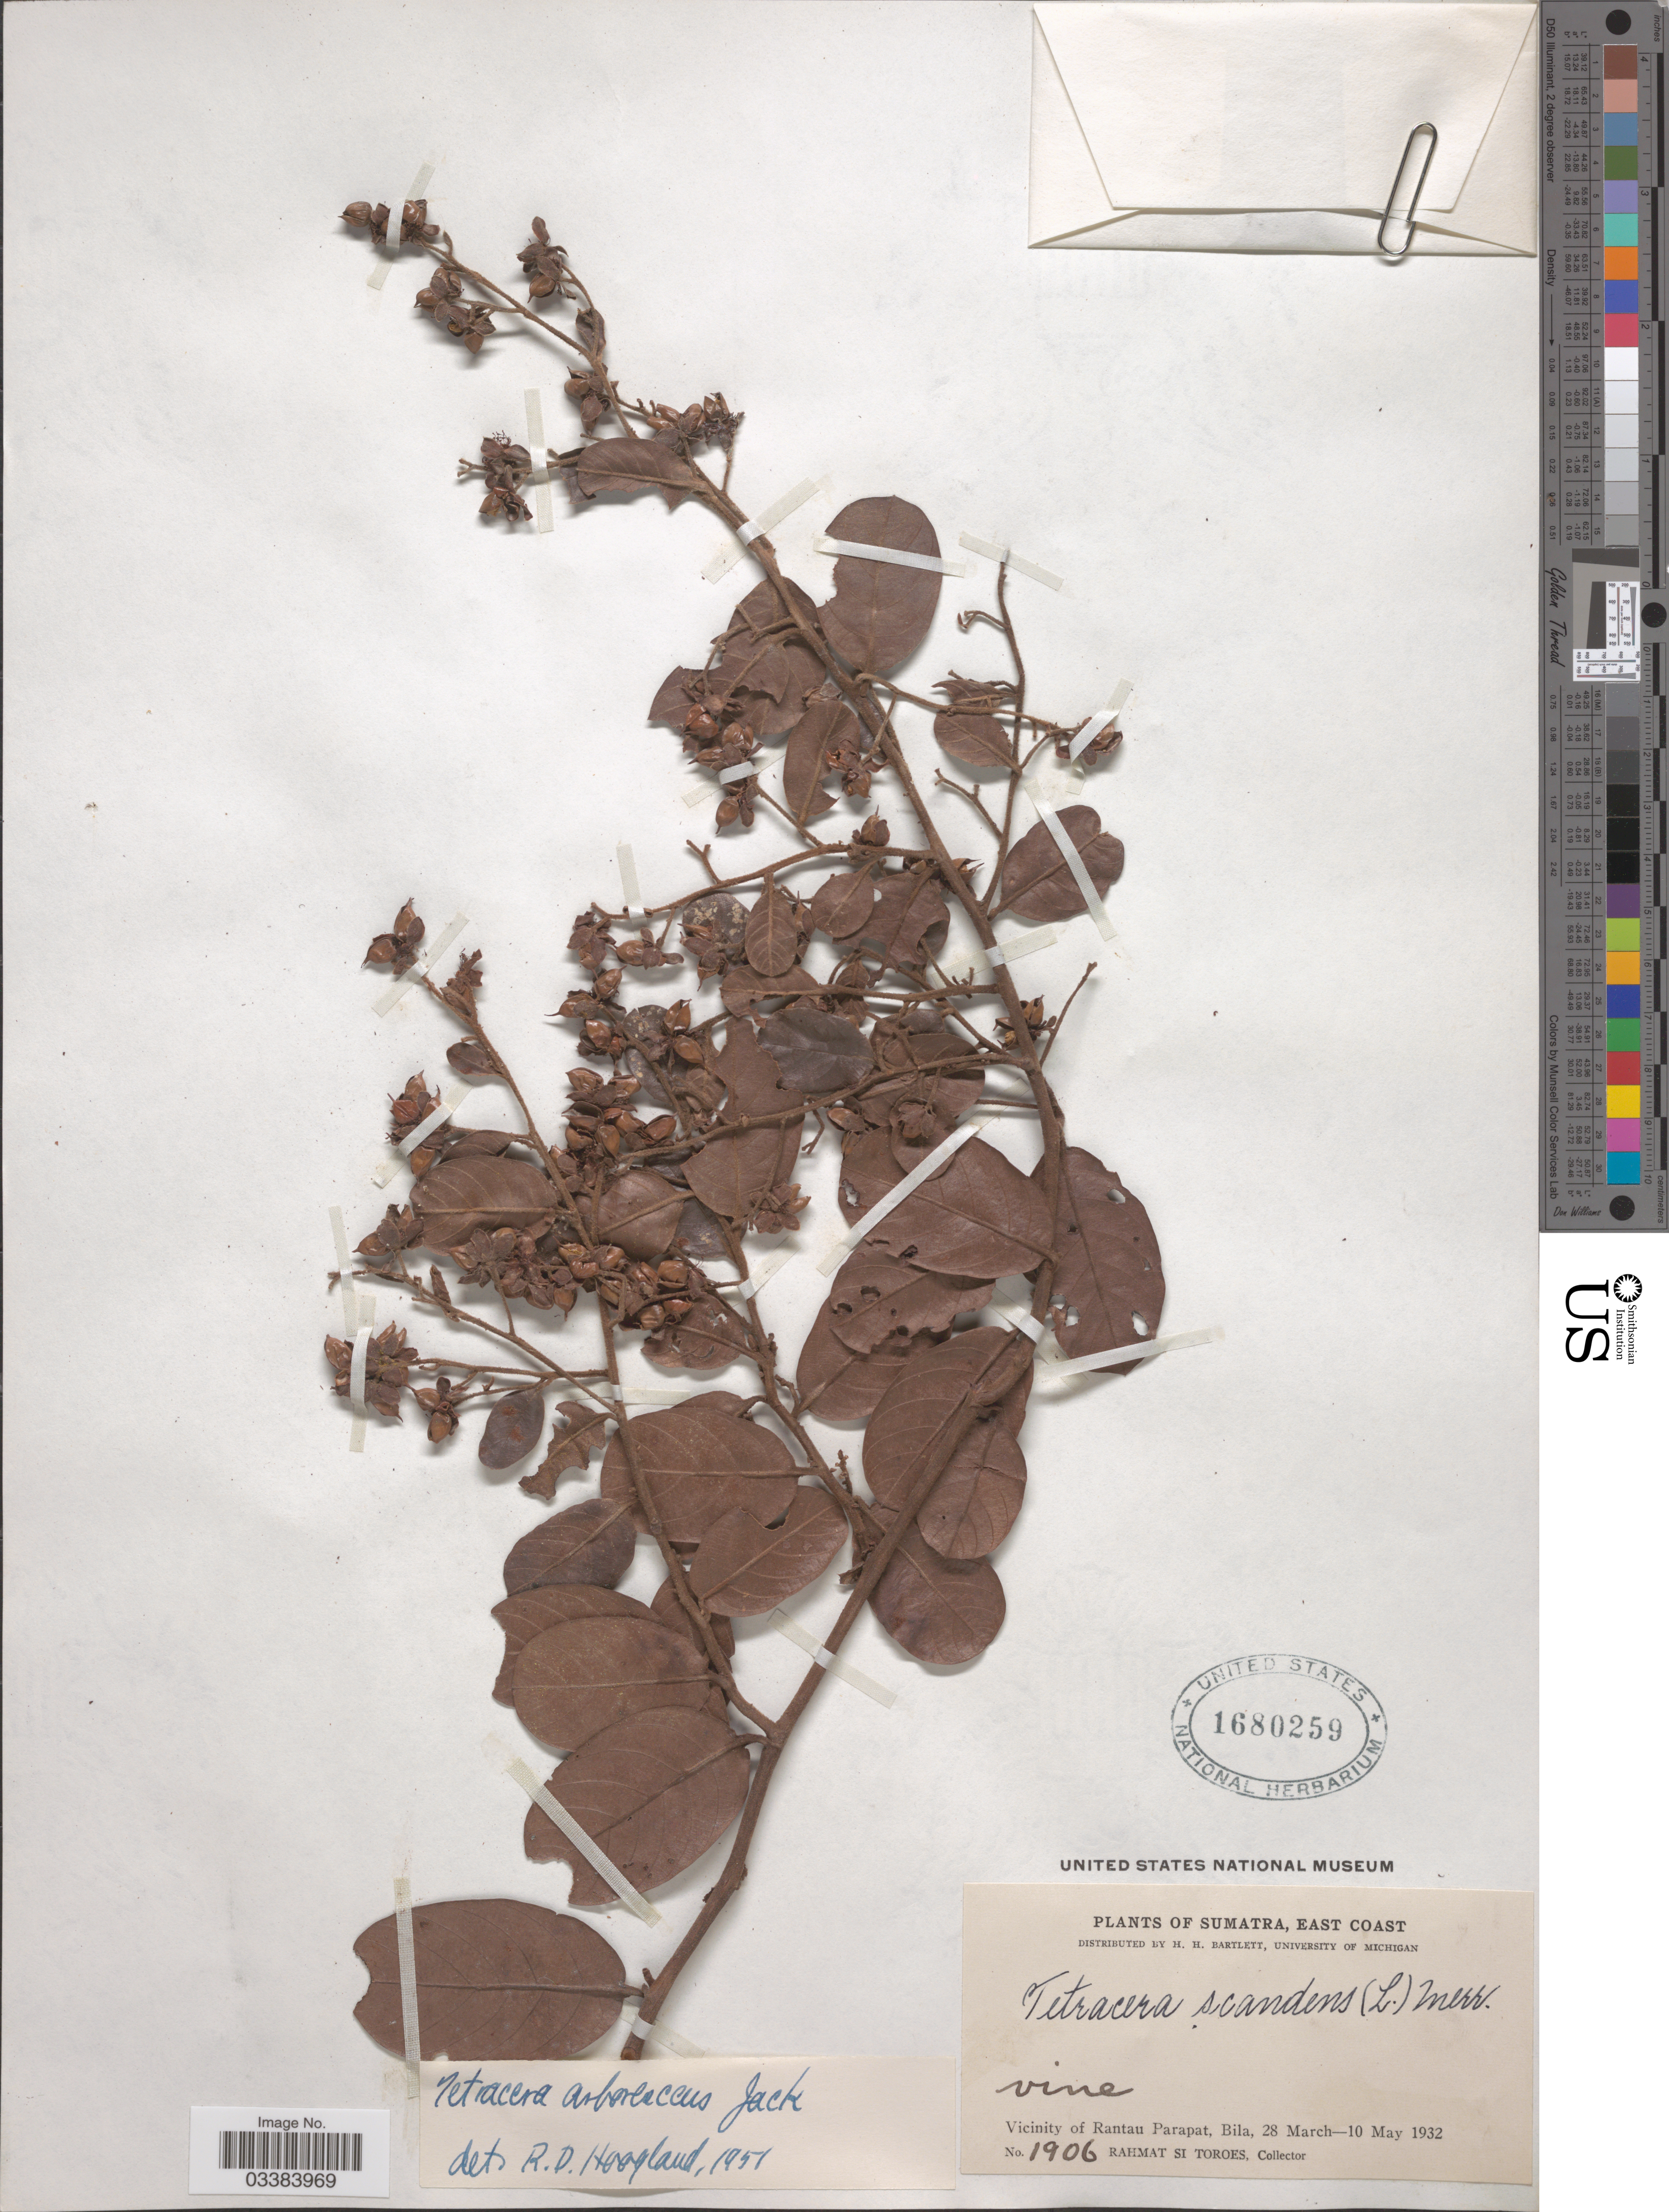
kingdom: Plantae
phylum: Tracheophyta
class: Magnoliopsida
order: Dilleniales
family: Dilleniaceae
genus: Tetracera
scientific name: Tetracera arborescens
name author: Jack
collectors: Rahmat Si Boeea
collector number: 1906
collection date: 1932-03-28/1932-05-10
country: Indonesia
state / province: Sumatra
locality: East Coast. Vicinity of Rantau Parapat, Bila.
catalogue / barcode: US 1680259